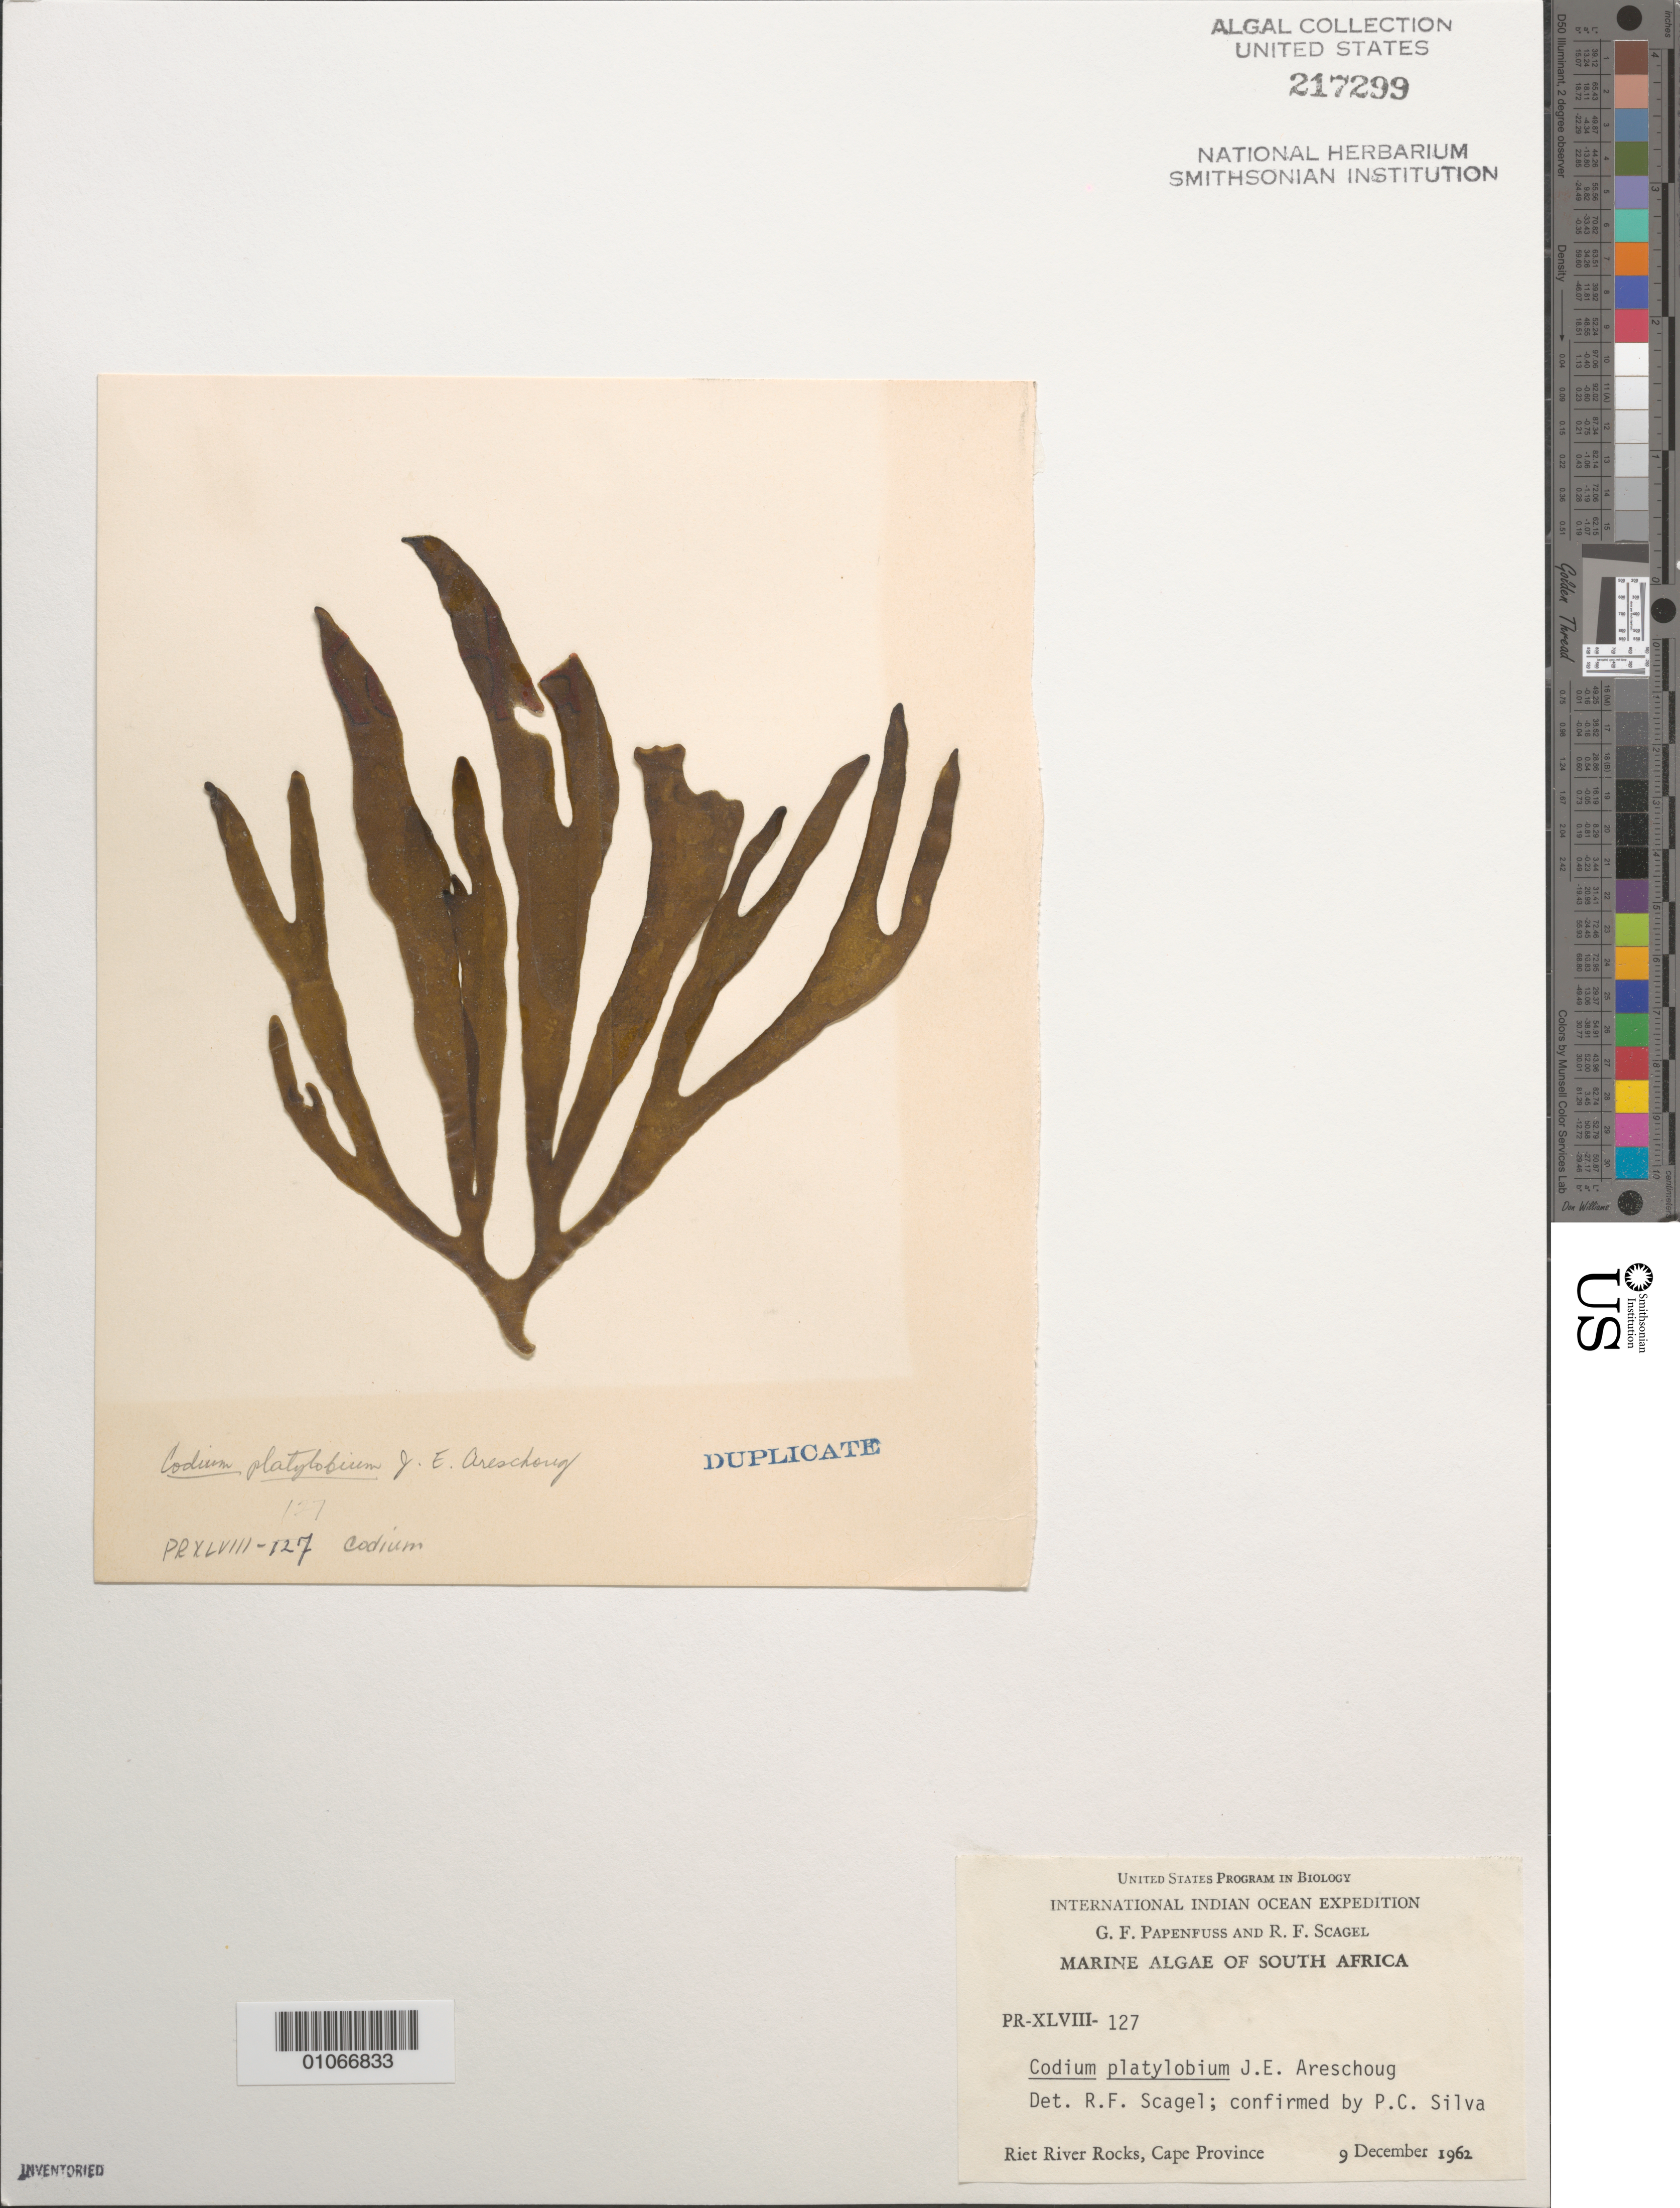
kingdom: Plantae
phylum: Chlorophyta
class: Ulvophyceae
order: Bryopsidales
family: Codiaceae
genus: Codium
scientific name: Codium platylobium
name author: Aresch.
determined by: Scagel, R. F.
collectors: G. Papenfuss & R. F. Scagel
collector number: PR-XLVIII-127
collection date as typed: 09 Dec 1962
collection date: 1962-12-09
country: South Africa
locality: Riet River Rocks. Cape Province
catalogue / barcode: US 217299